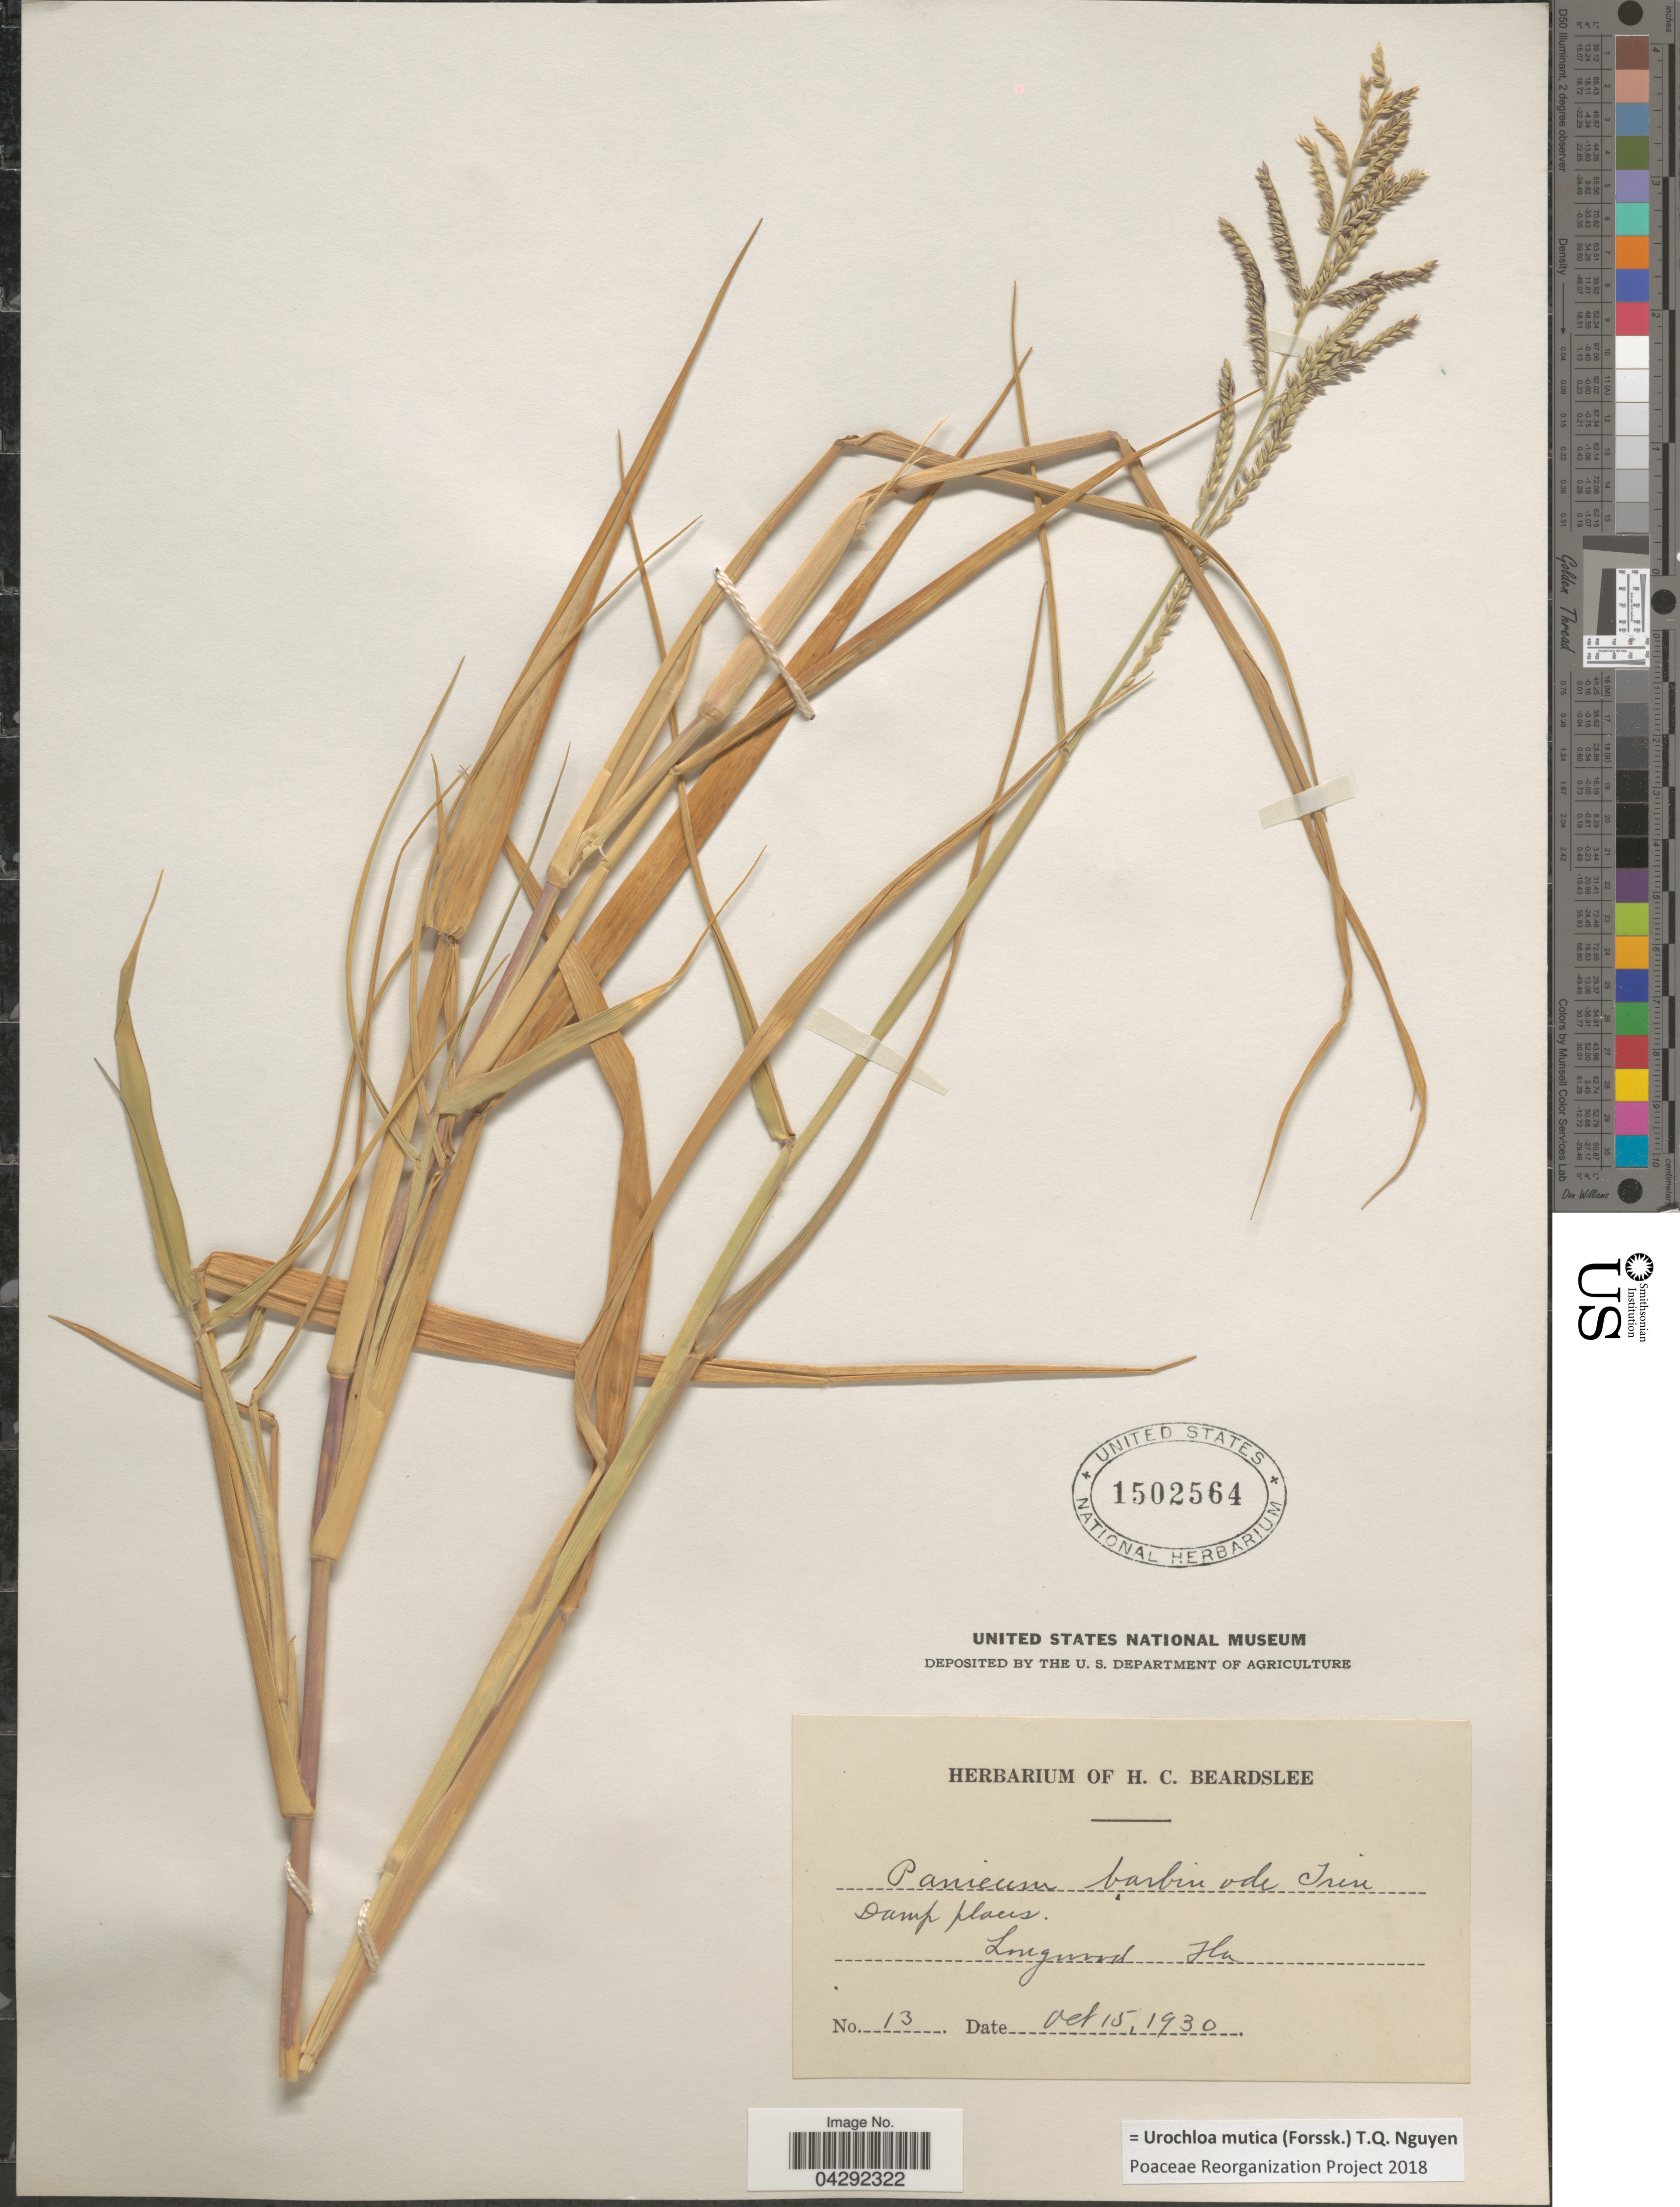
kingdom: Plantae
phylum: Tracheophyta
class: Liliopsida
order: Poales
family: Poaceae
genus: Urochloa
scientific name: Urochloa mutica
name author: (Forssk.) T.Q. Nguyen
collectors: ex herb. H. C. Beardslee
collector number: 13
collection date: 1930-10-15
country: United States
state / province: Florida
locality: Longwood.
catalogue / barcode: US 1502564